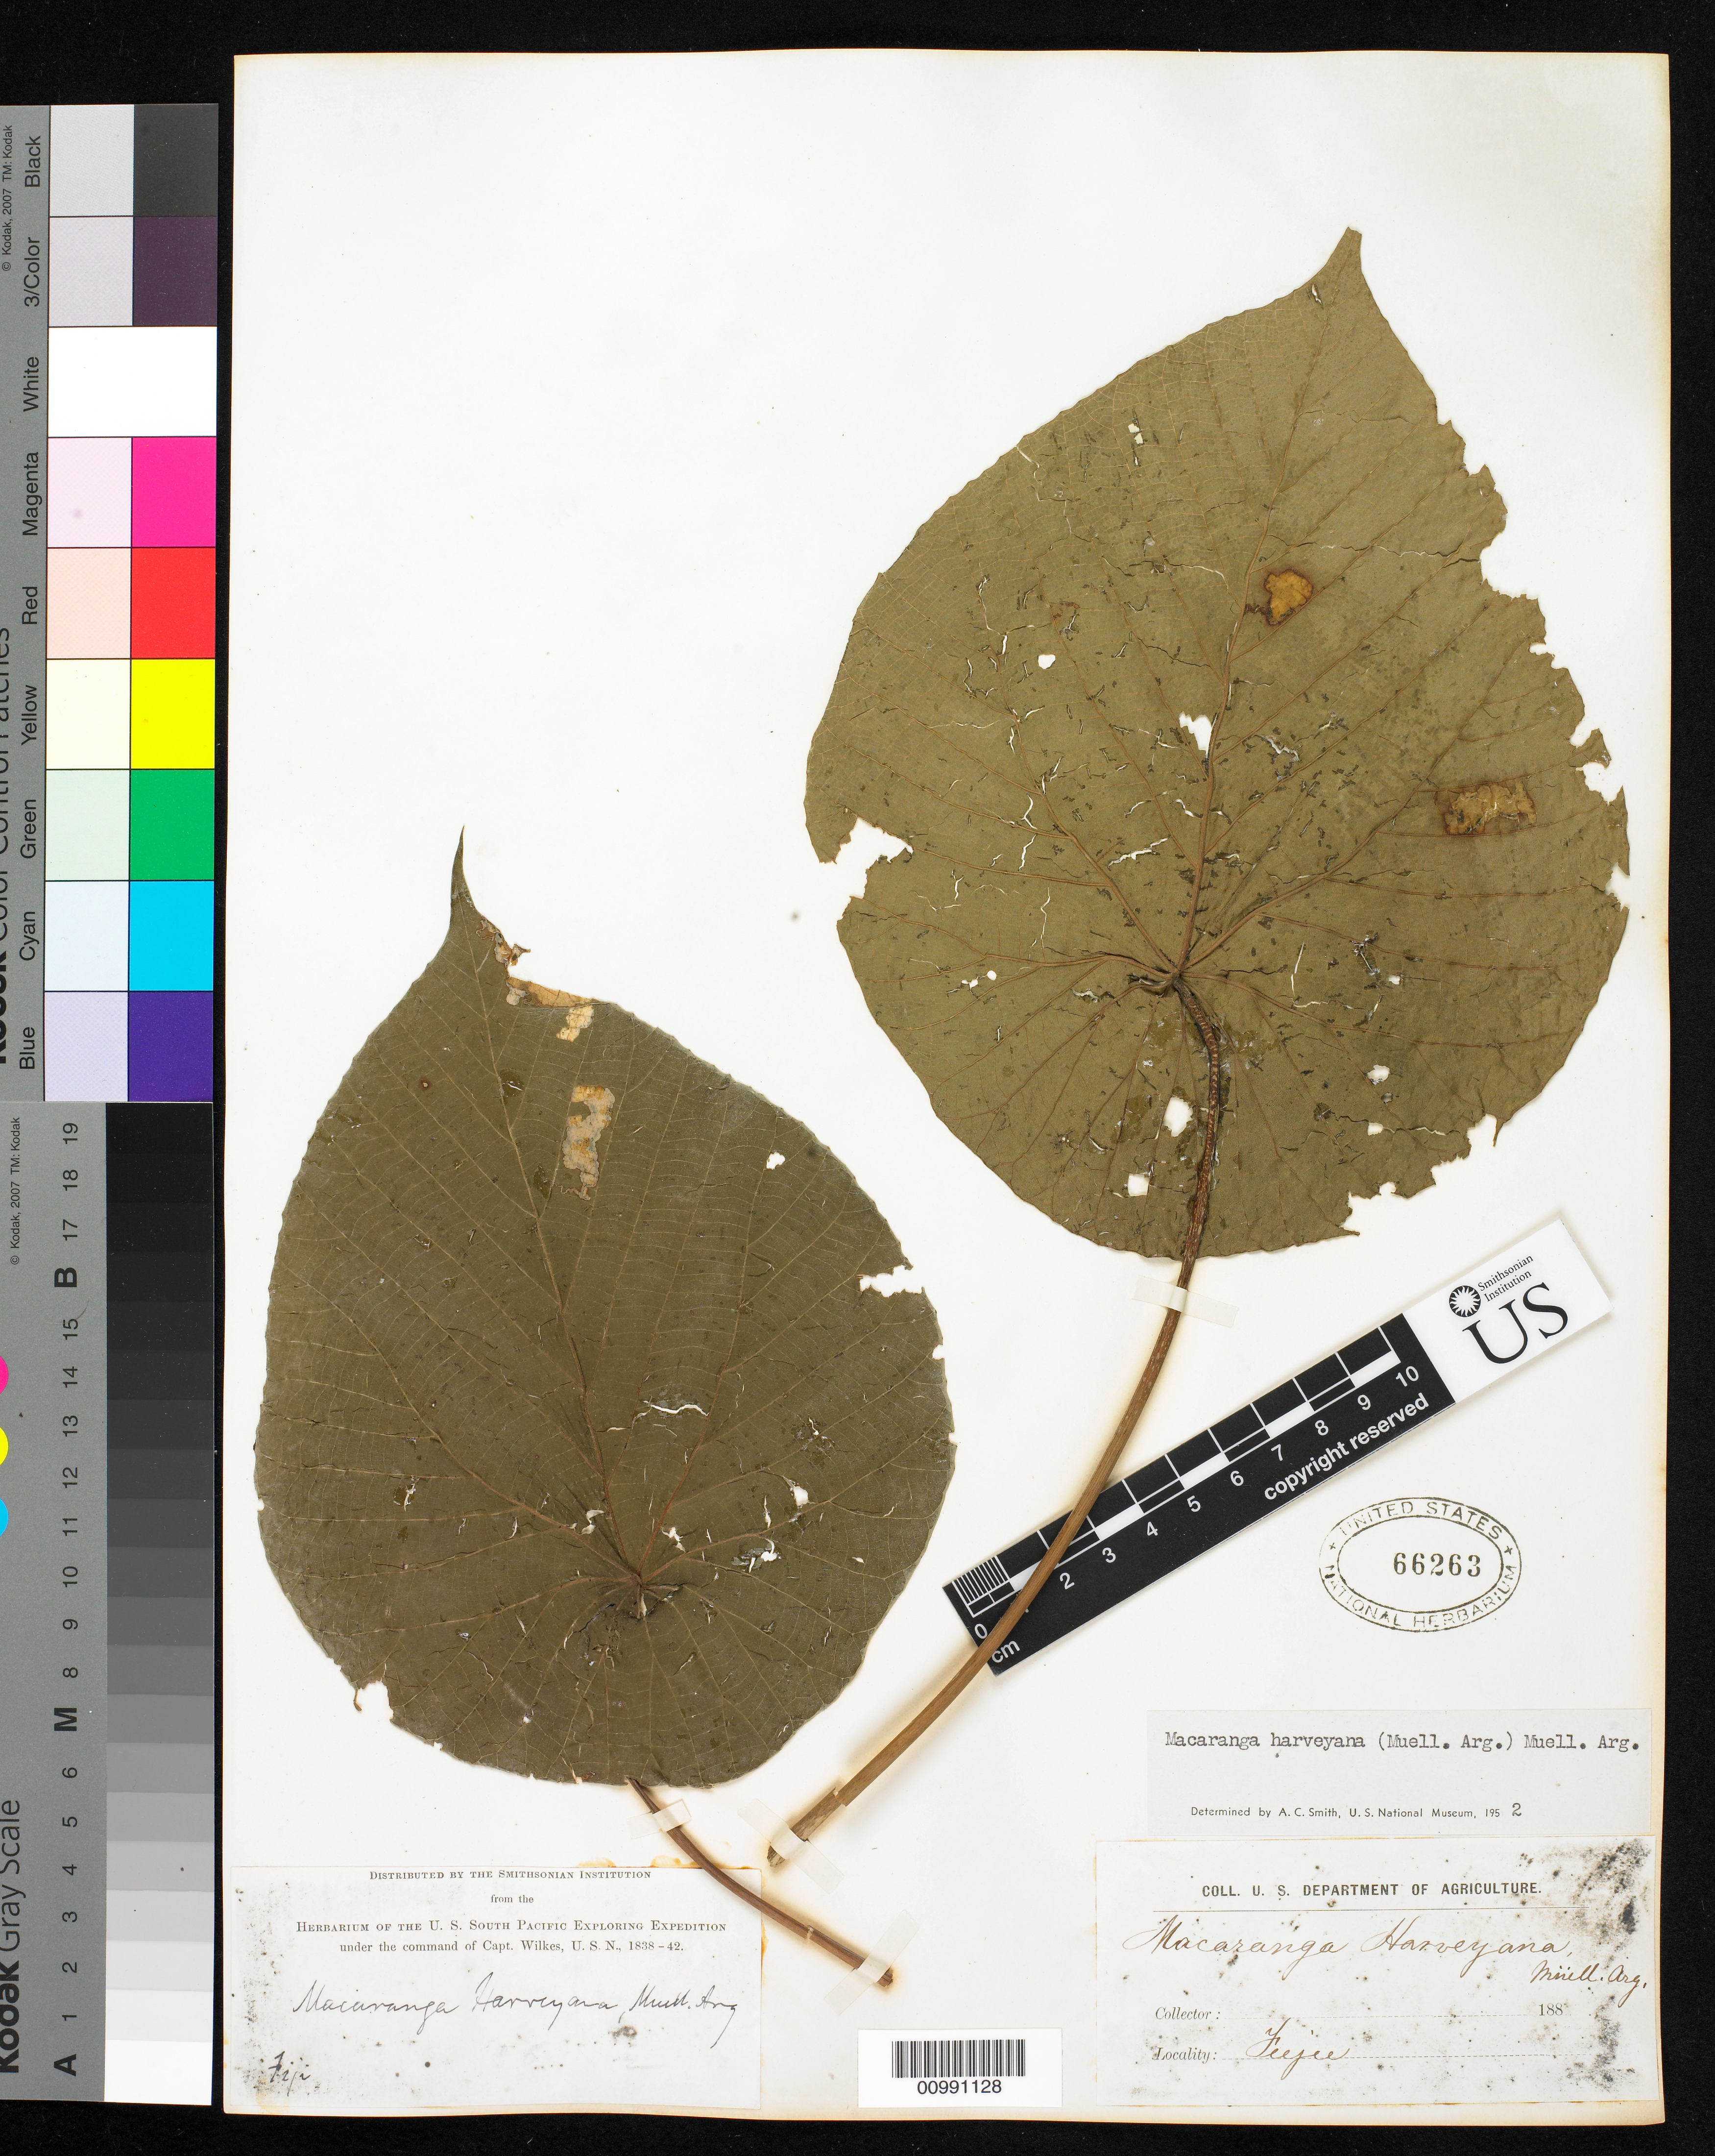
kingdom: Plantae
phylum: Tracheophyta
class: Magnoliopsida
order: Malpighiales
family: Euphorbiaceae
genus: Macaranga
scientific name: Macaranga harveyana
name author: Müll. Arg.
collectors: Wilkes Explor. Exped.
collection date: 1838/1842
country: Tonga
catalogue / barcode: US 66263